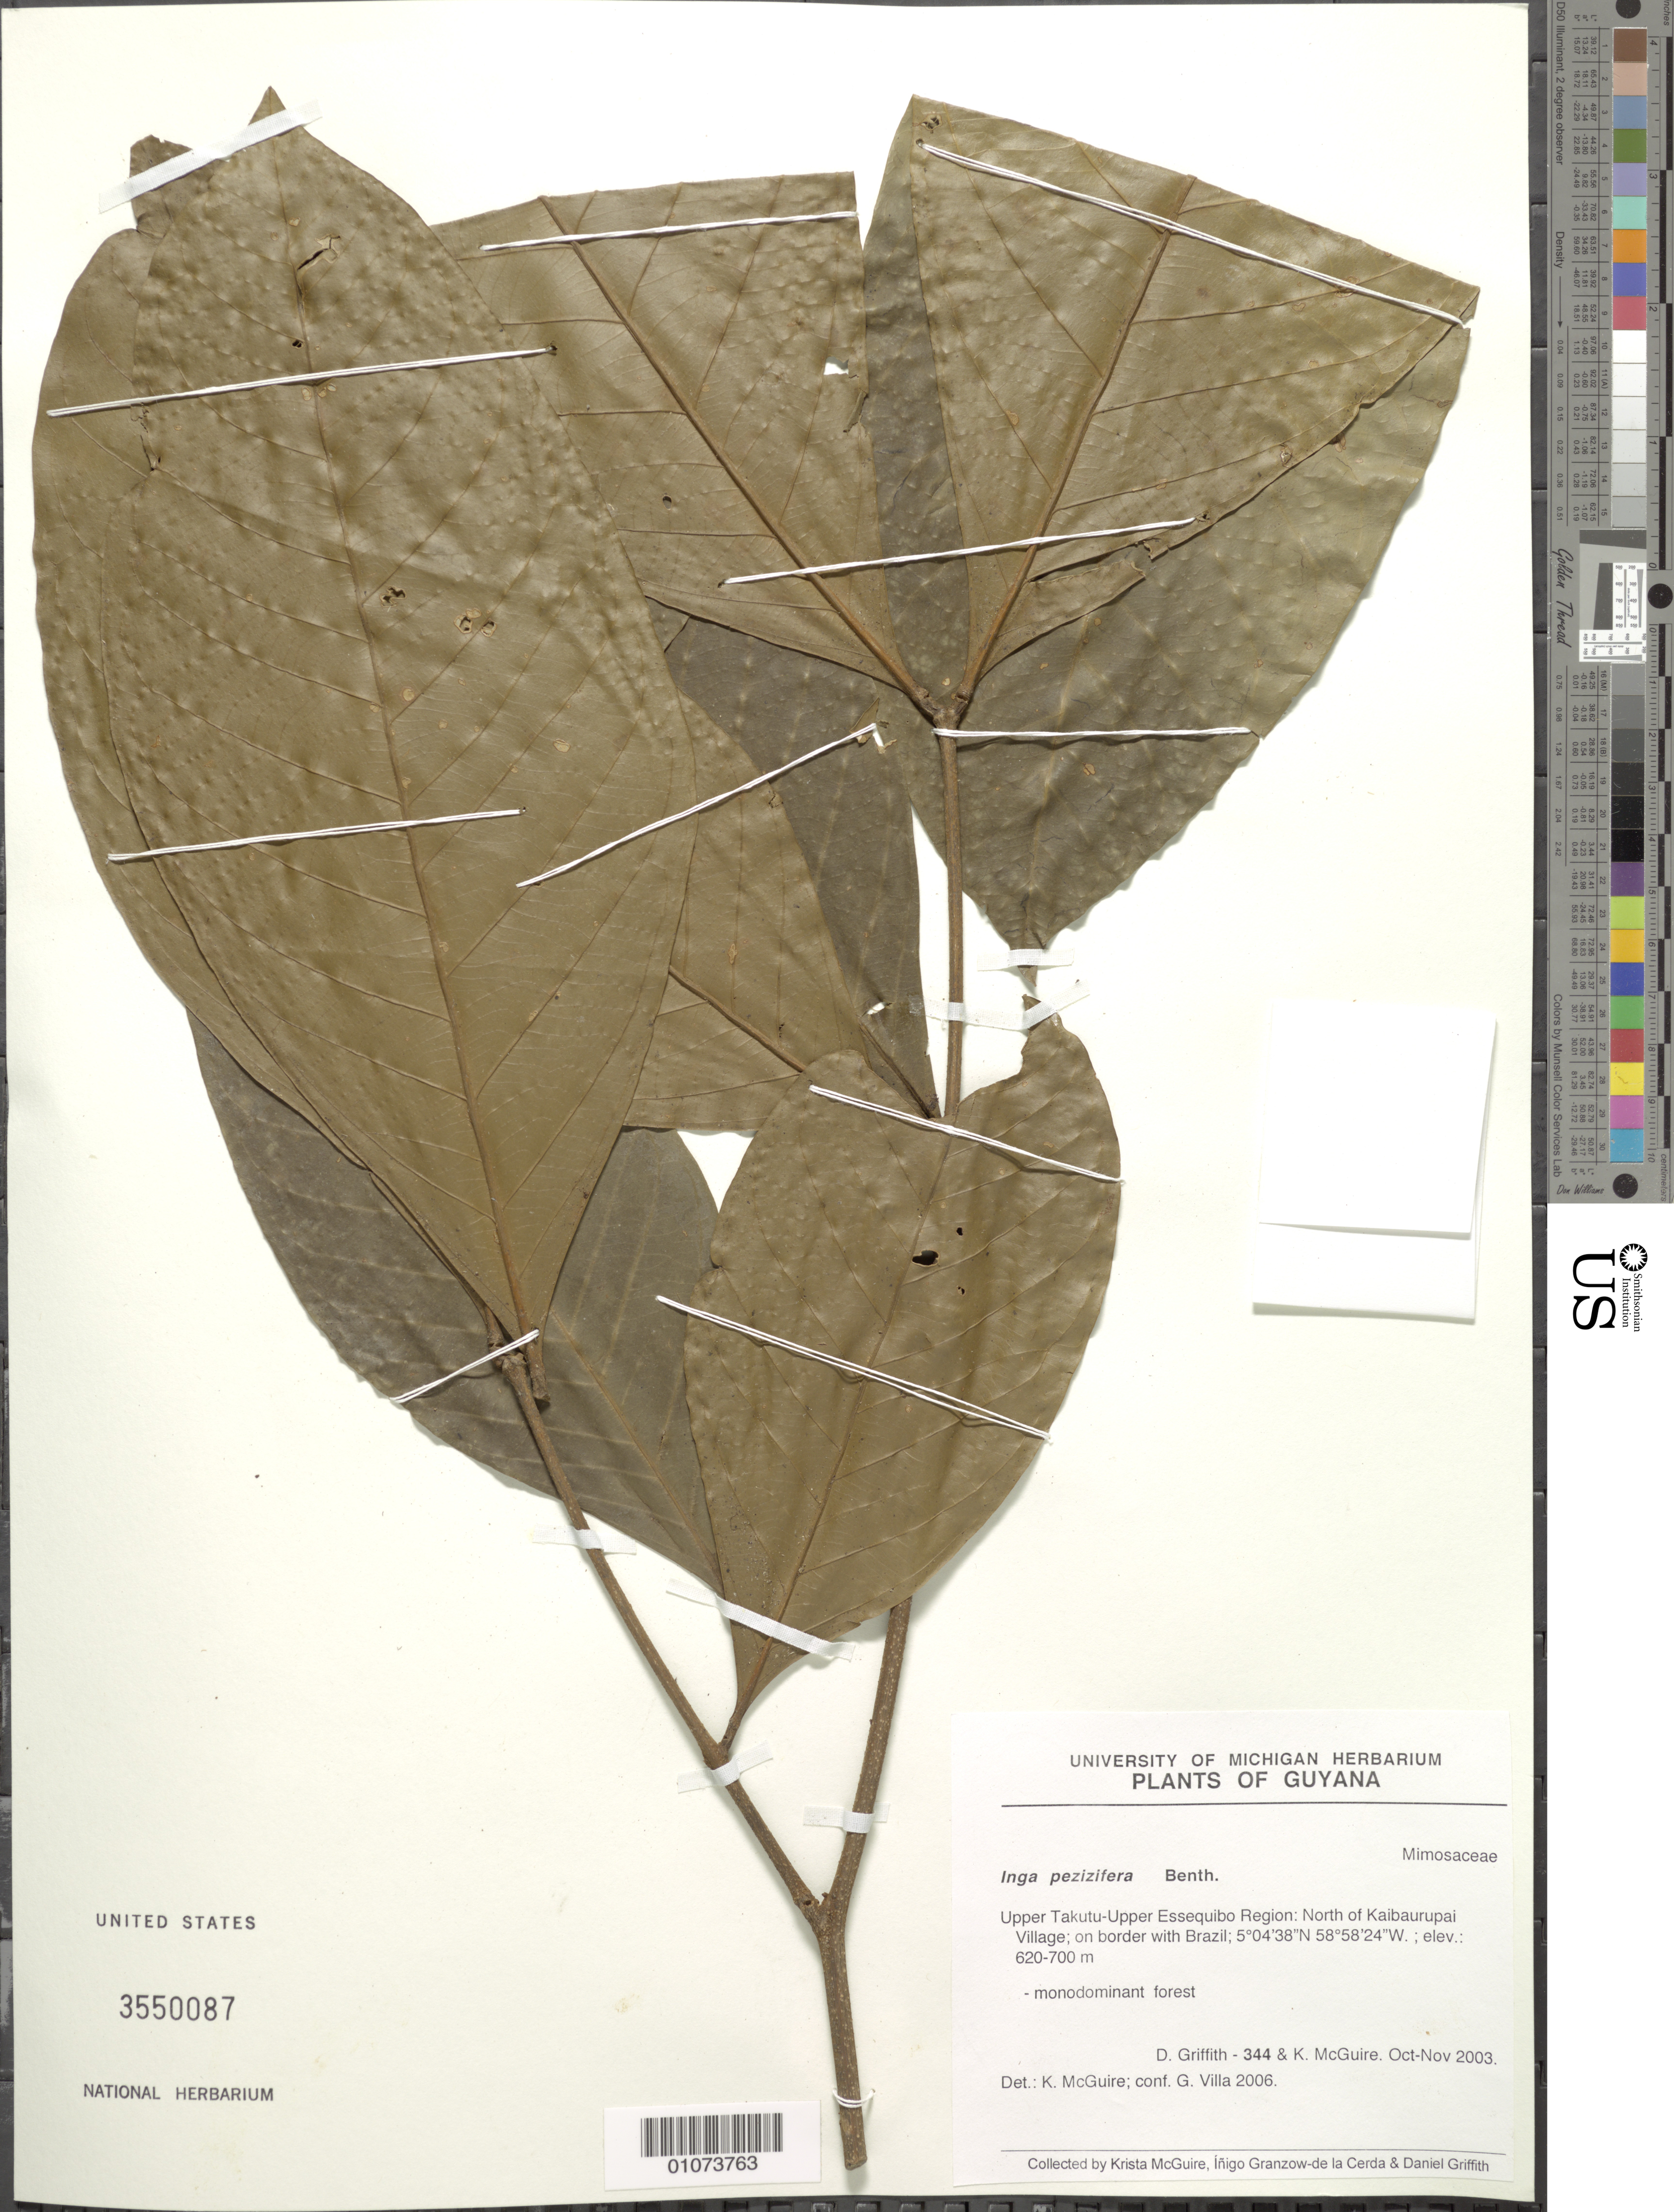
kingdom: Plantae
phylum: Tracheophyta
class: Magnoliopsida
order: Fabales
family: Fabaceae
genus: Inga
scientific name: Inga pezizifera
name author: Benth.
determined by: Villa, Gorky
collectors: D. Griffith & K. McGuire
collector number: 344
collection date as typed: Oct-03 to Nov-03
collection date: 2003-10/2003-11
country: Guyana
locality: Upper Takutu - Upper Essequibo Region: North of Kaibaurupai Village; on border with Brazil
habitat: Monodominant forest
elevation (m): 620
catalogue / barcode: US 3550087